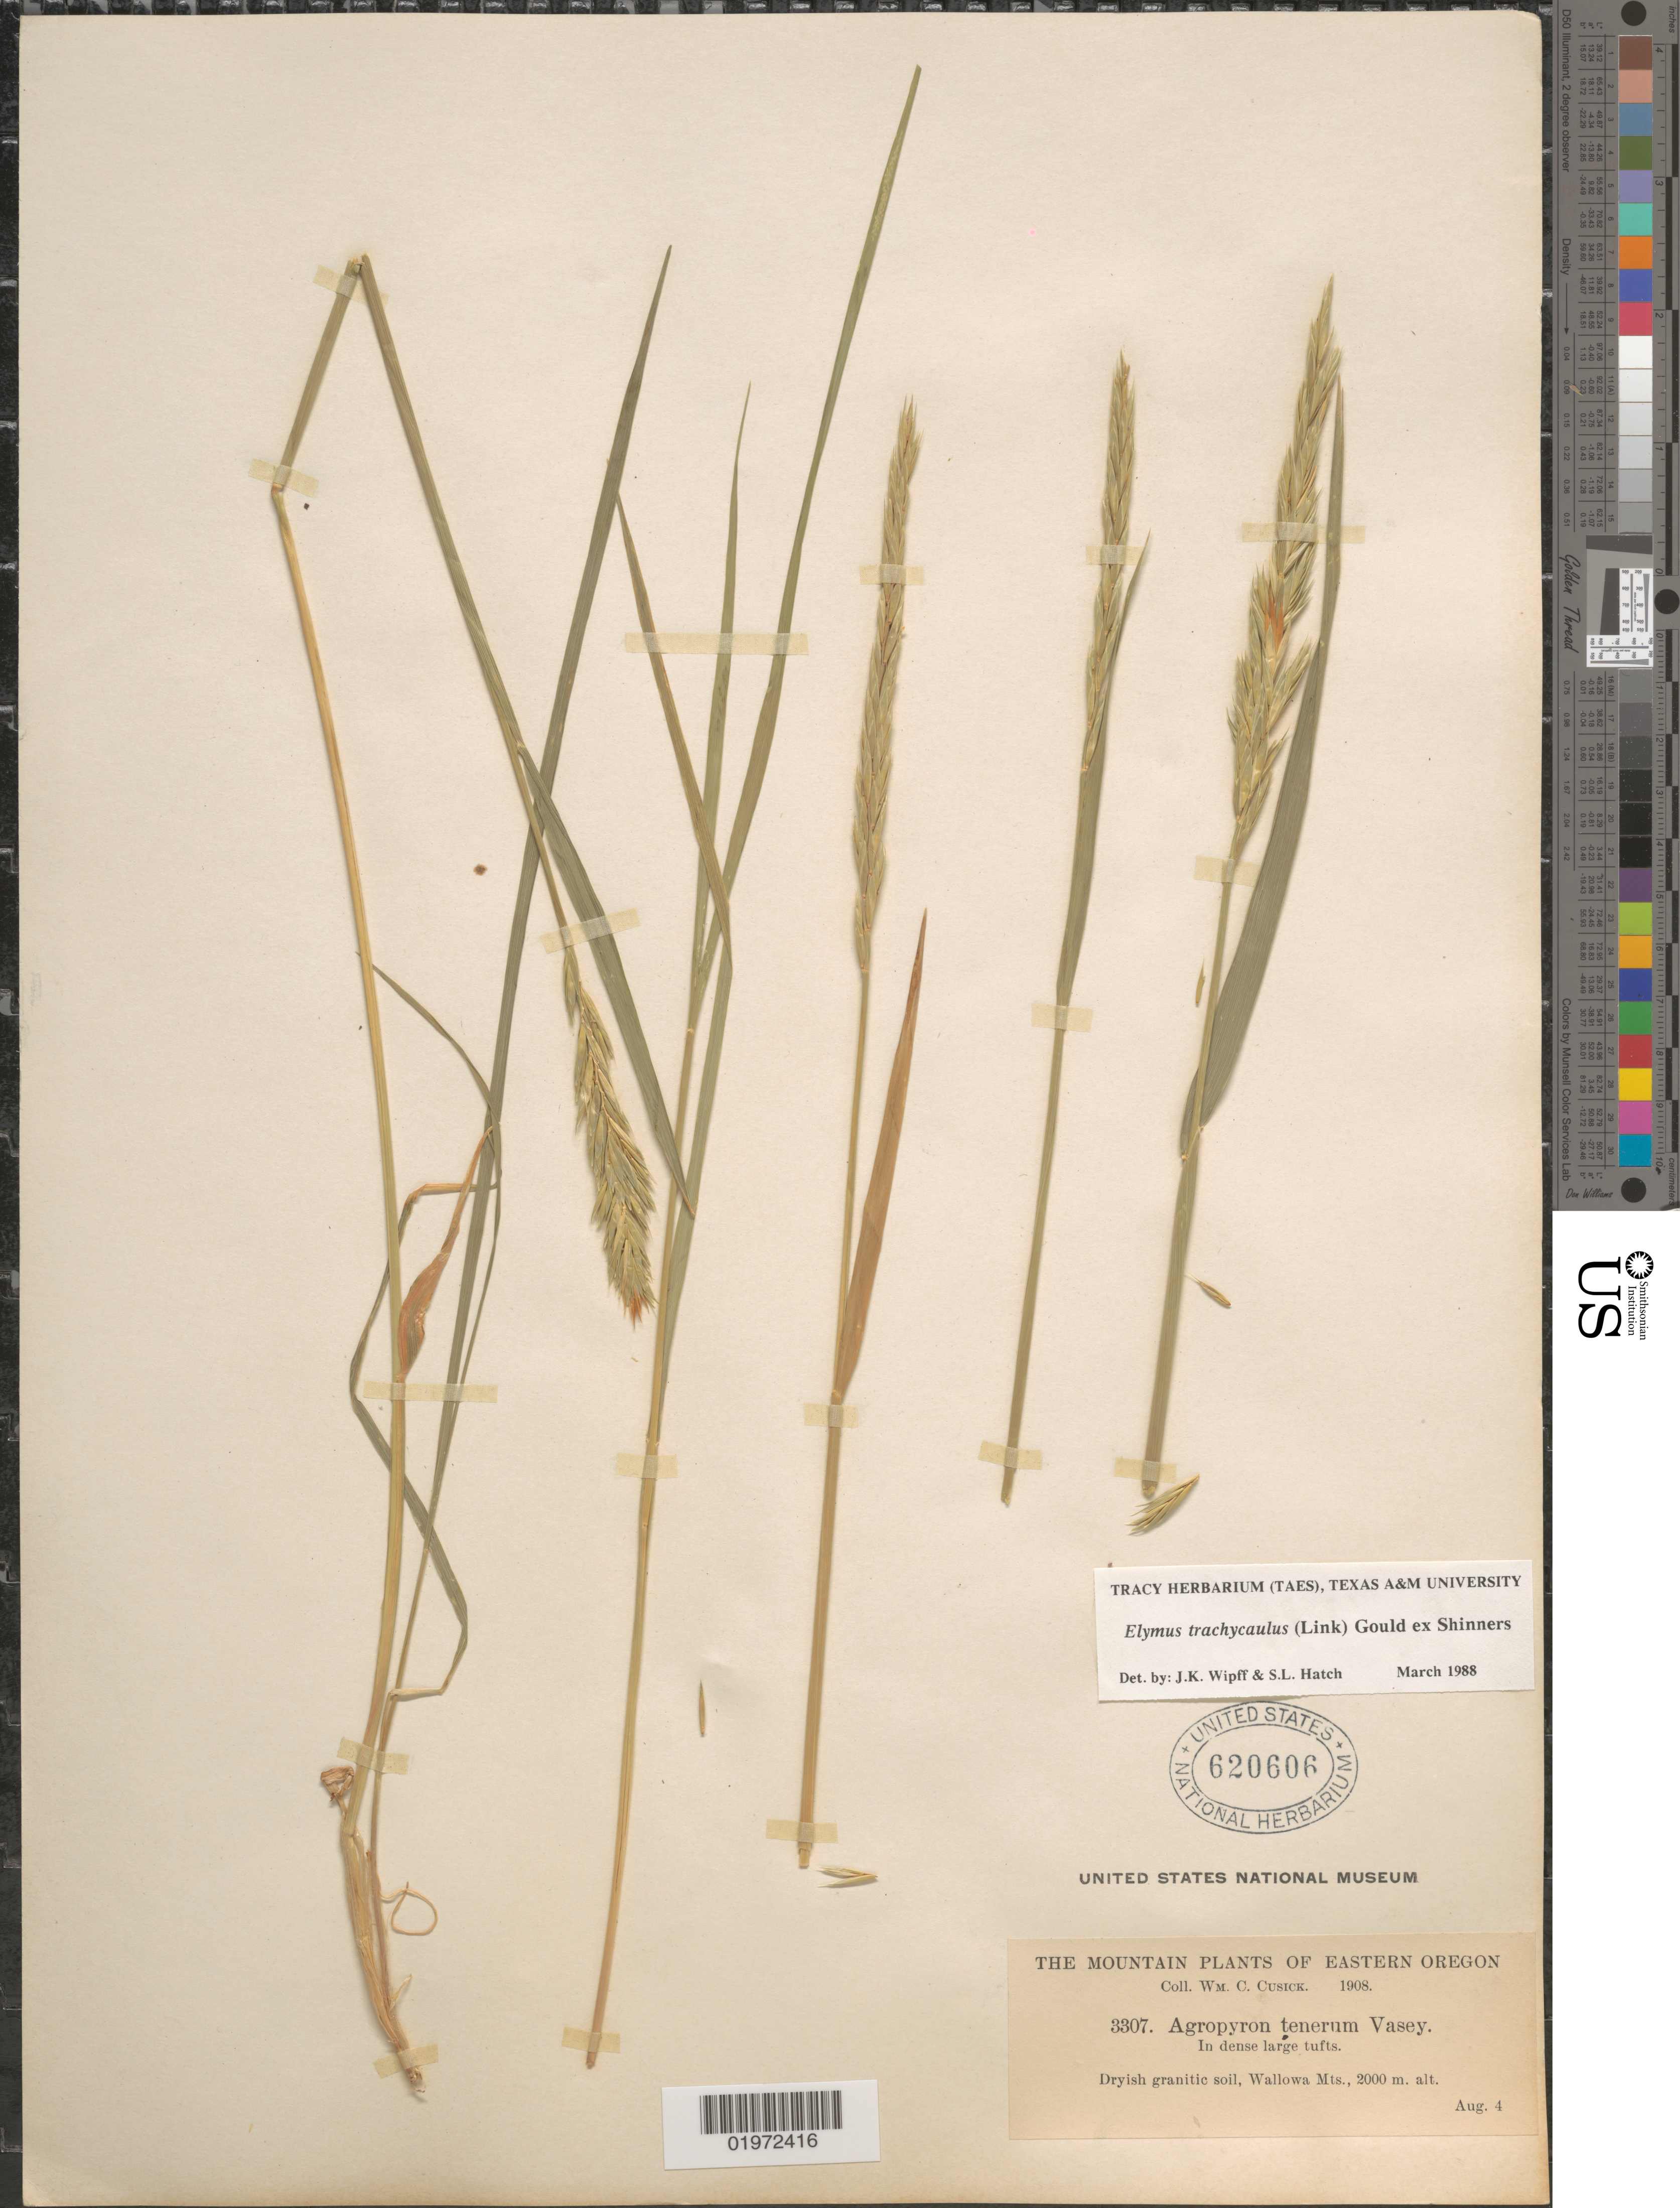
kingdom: Plantae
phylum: Tracheophyta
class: Liliopsida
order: Poales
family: Poaceae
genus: Elymus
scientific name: Elymus trachycaulus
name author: (Link) Gould ex Shinners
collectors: W. C. Cusick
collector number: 3307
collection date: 1908-08-04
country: United States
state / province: Oregon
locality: The Mountain Plants of Eastern Oregon. In dense large tufts. Dryish granitic soil, Wallowa Mts.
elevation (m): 2000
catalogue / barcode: US 620606